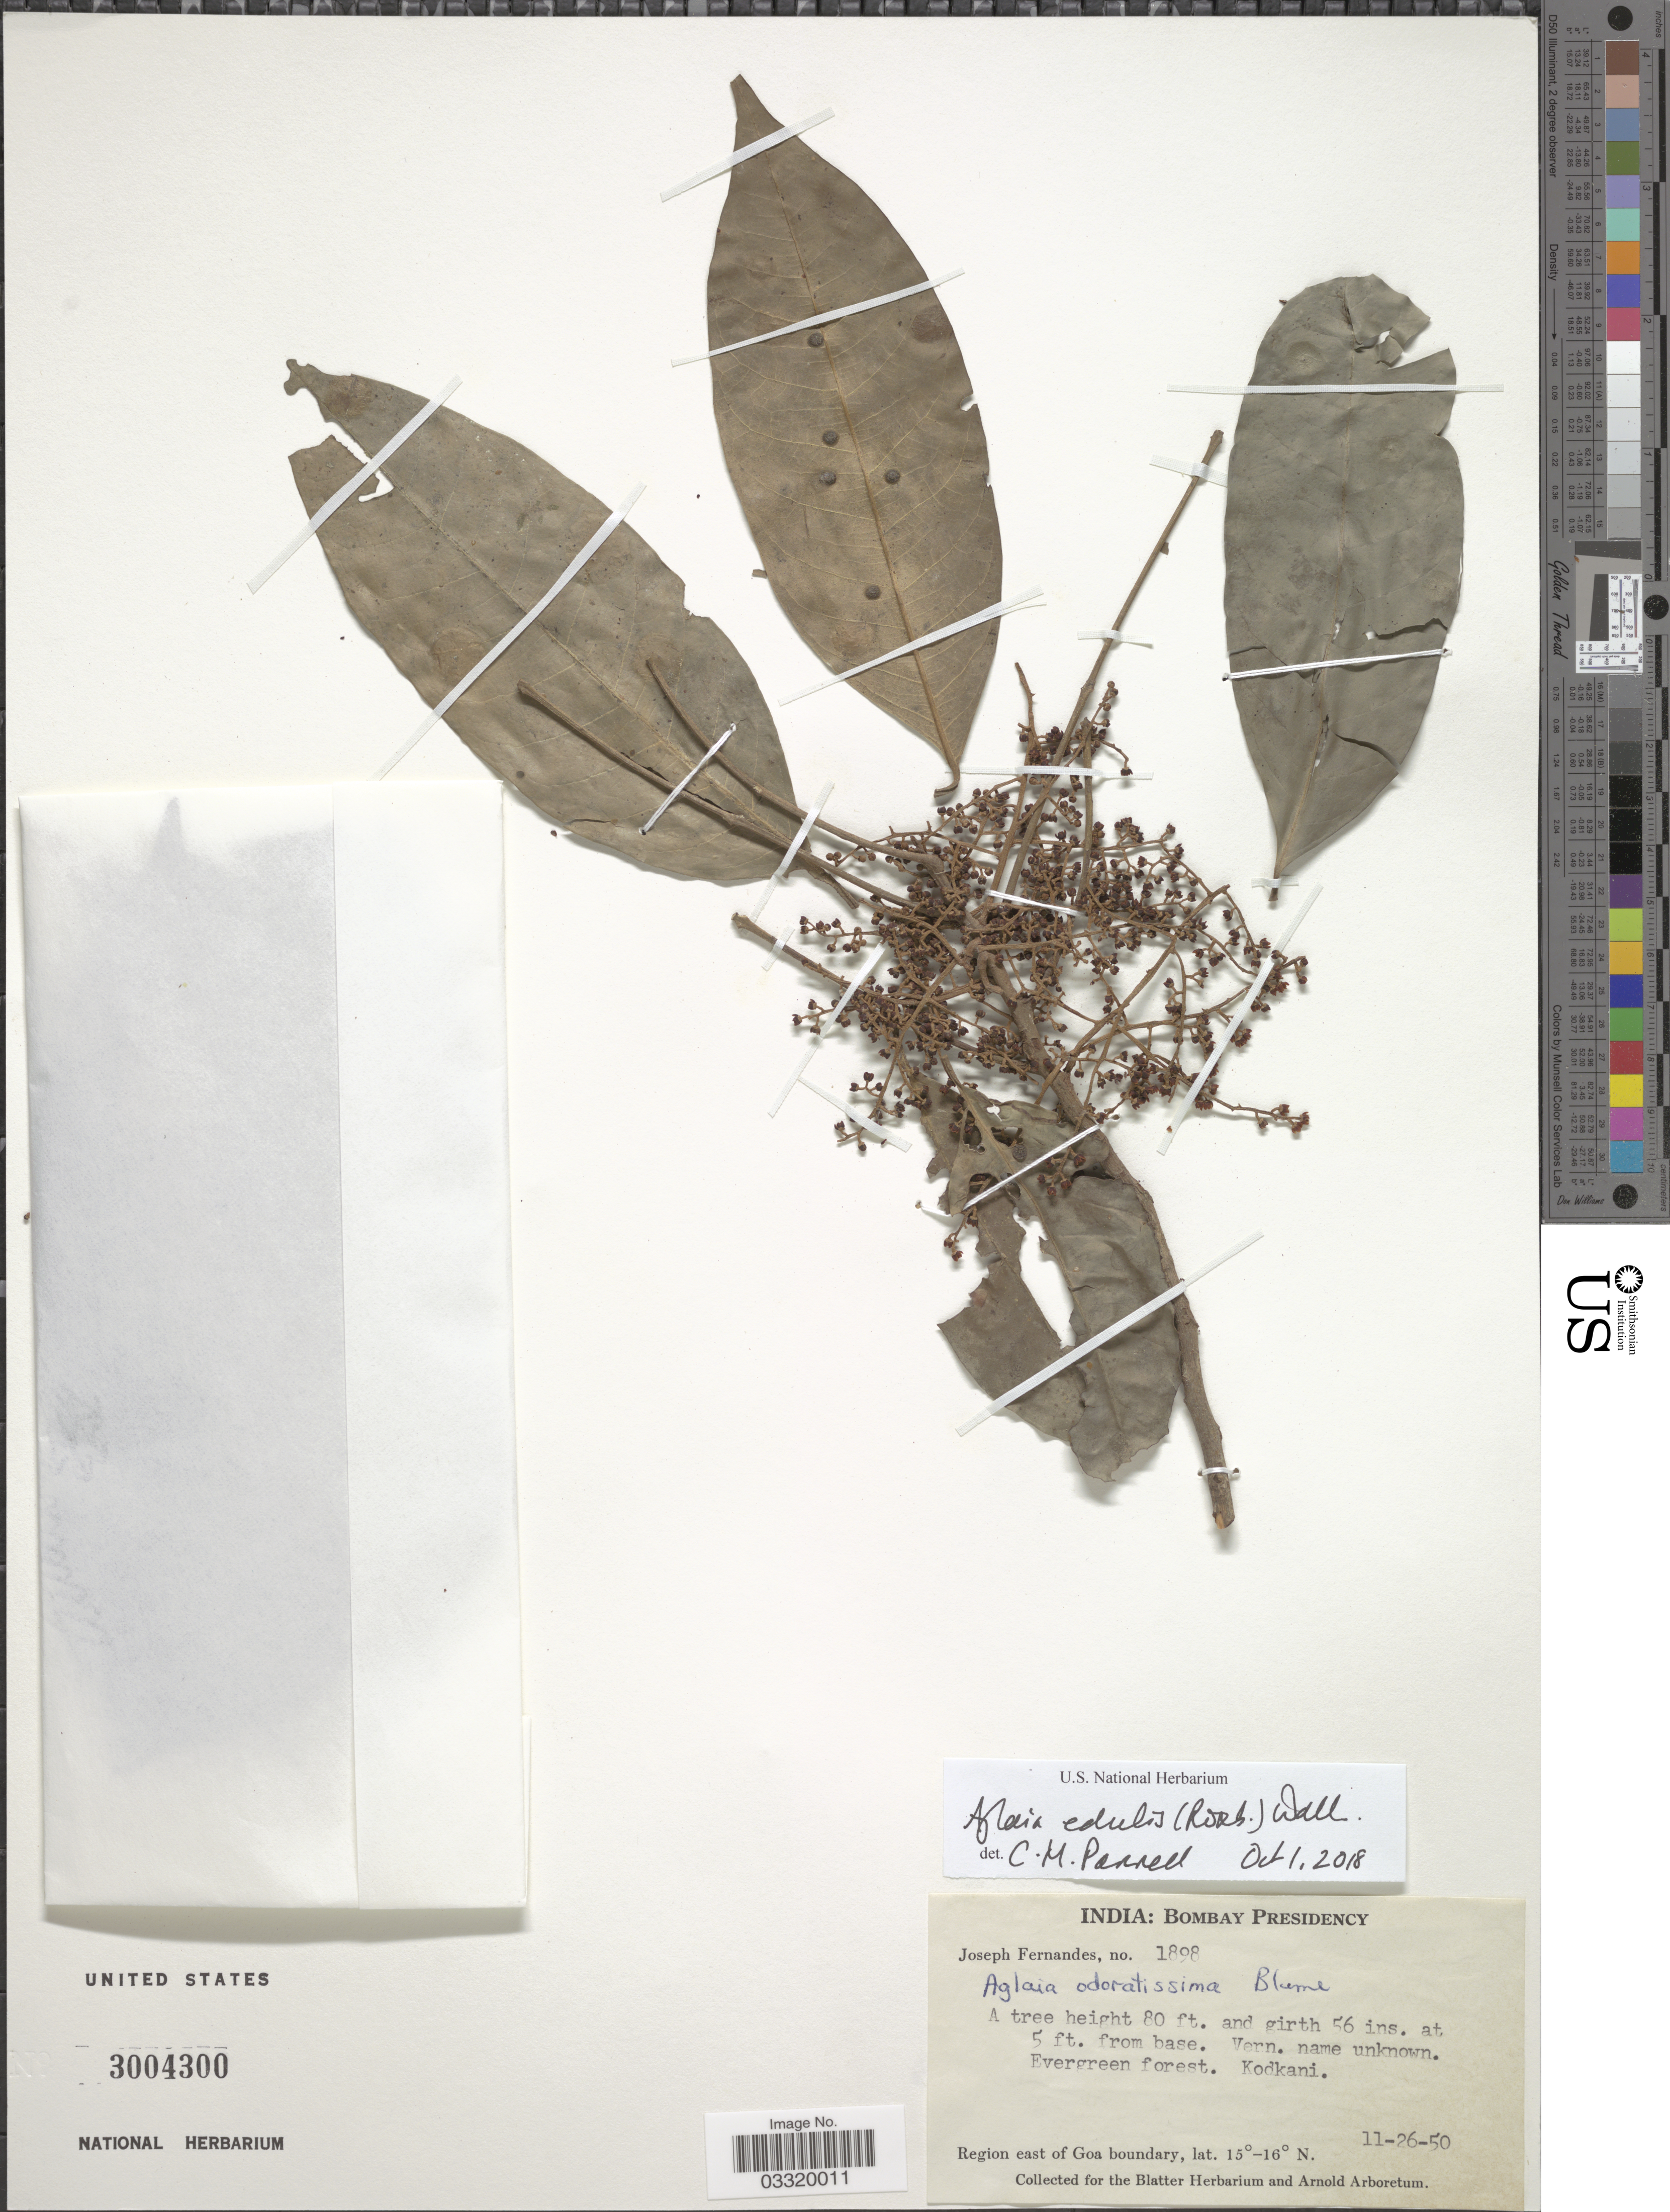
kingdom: Plantae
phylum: Tracheophyta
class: Magnoliopsida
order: Sapindales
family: Meliaceae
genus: Aglaia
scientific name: Aglaia edulis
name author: (Roxb.) Wall.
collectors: J. Fernandes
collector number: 1898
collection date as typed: Transcribed d/m/y: 26/11/50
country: India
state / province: Goa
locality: Bombay Presidency. Evergreen forest. Kodkani. Region east of Goa boundary.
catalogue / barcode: US 3004300